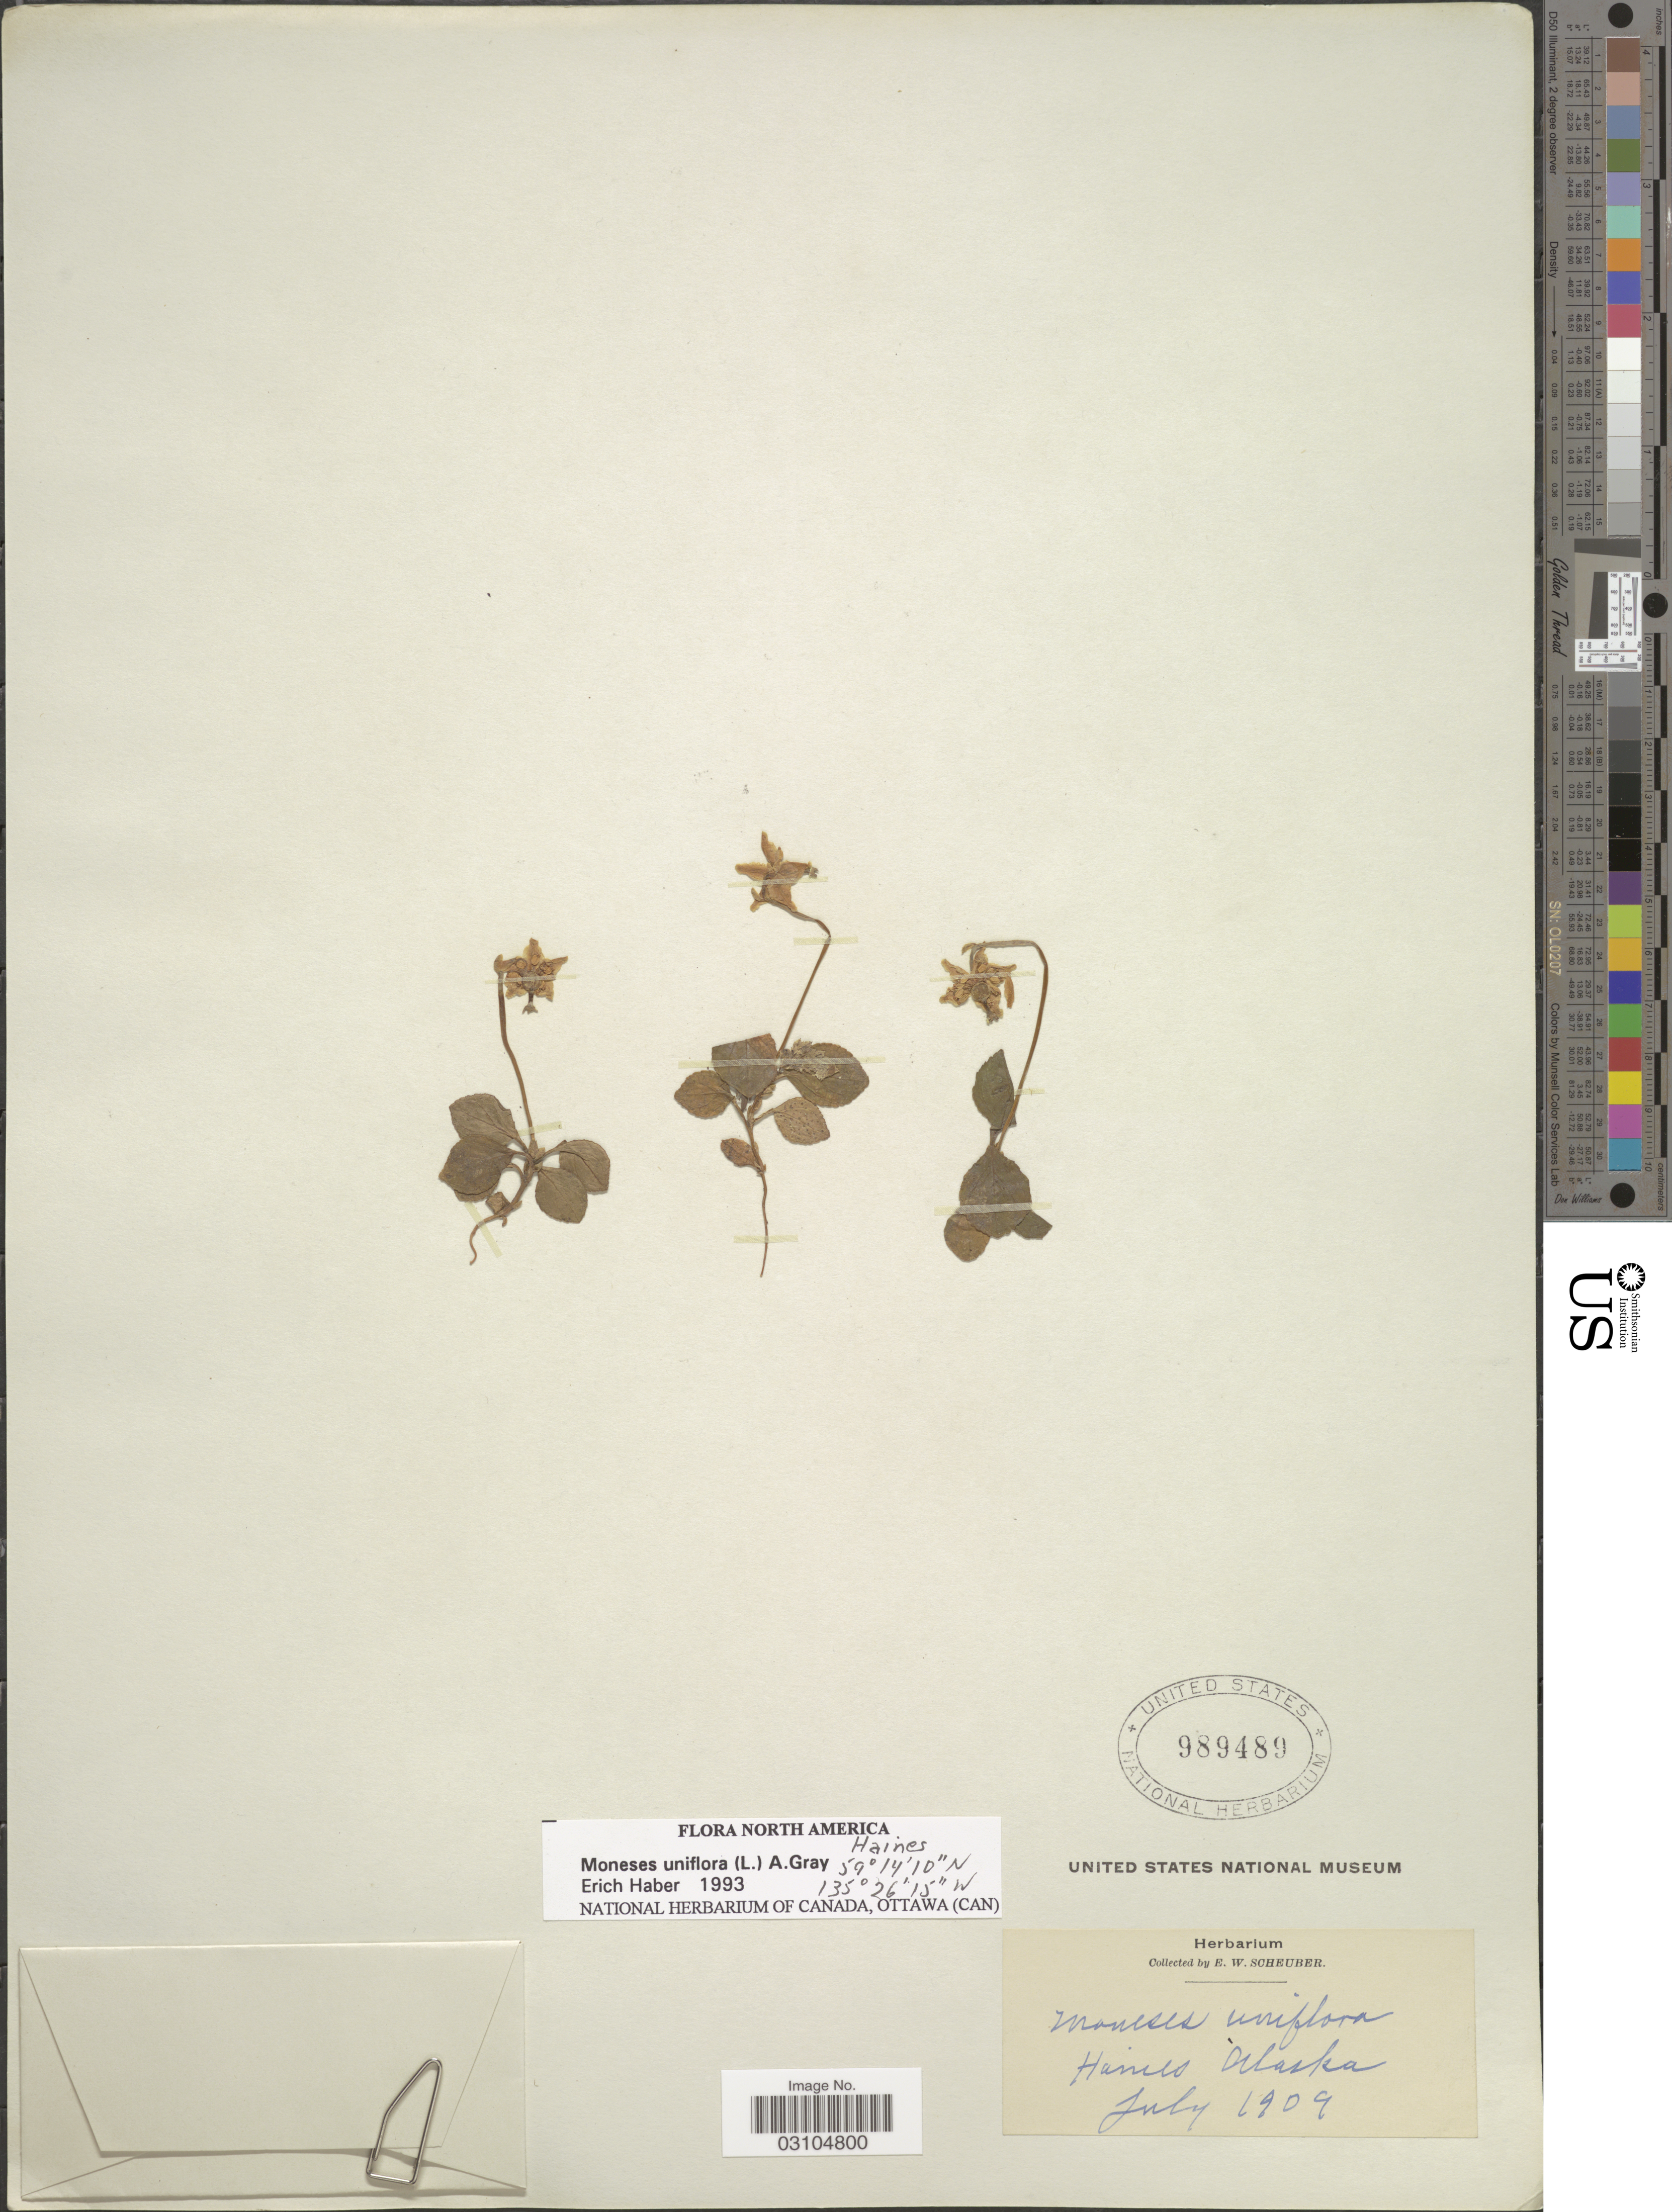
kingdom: Plantae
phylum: Tracheophyta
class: Magnoliopsida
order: Ericales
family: Ericaceae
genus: Moneses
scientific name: Moneses uniflora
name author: (L.) A. Gray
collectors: E. Scheuber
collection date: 1909-07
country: United States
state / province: Alaska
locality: Hains.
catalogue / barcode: US 989489